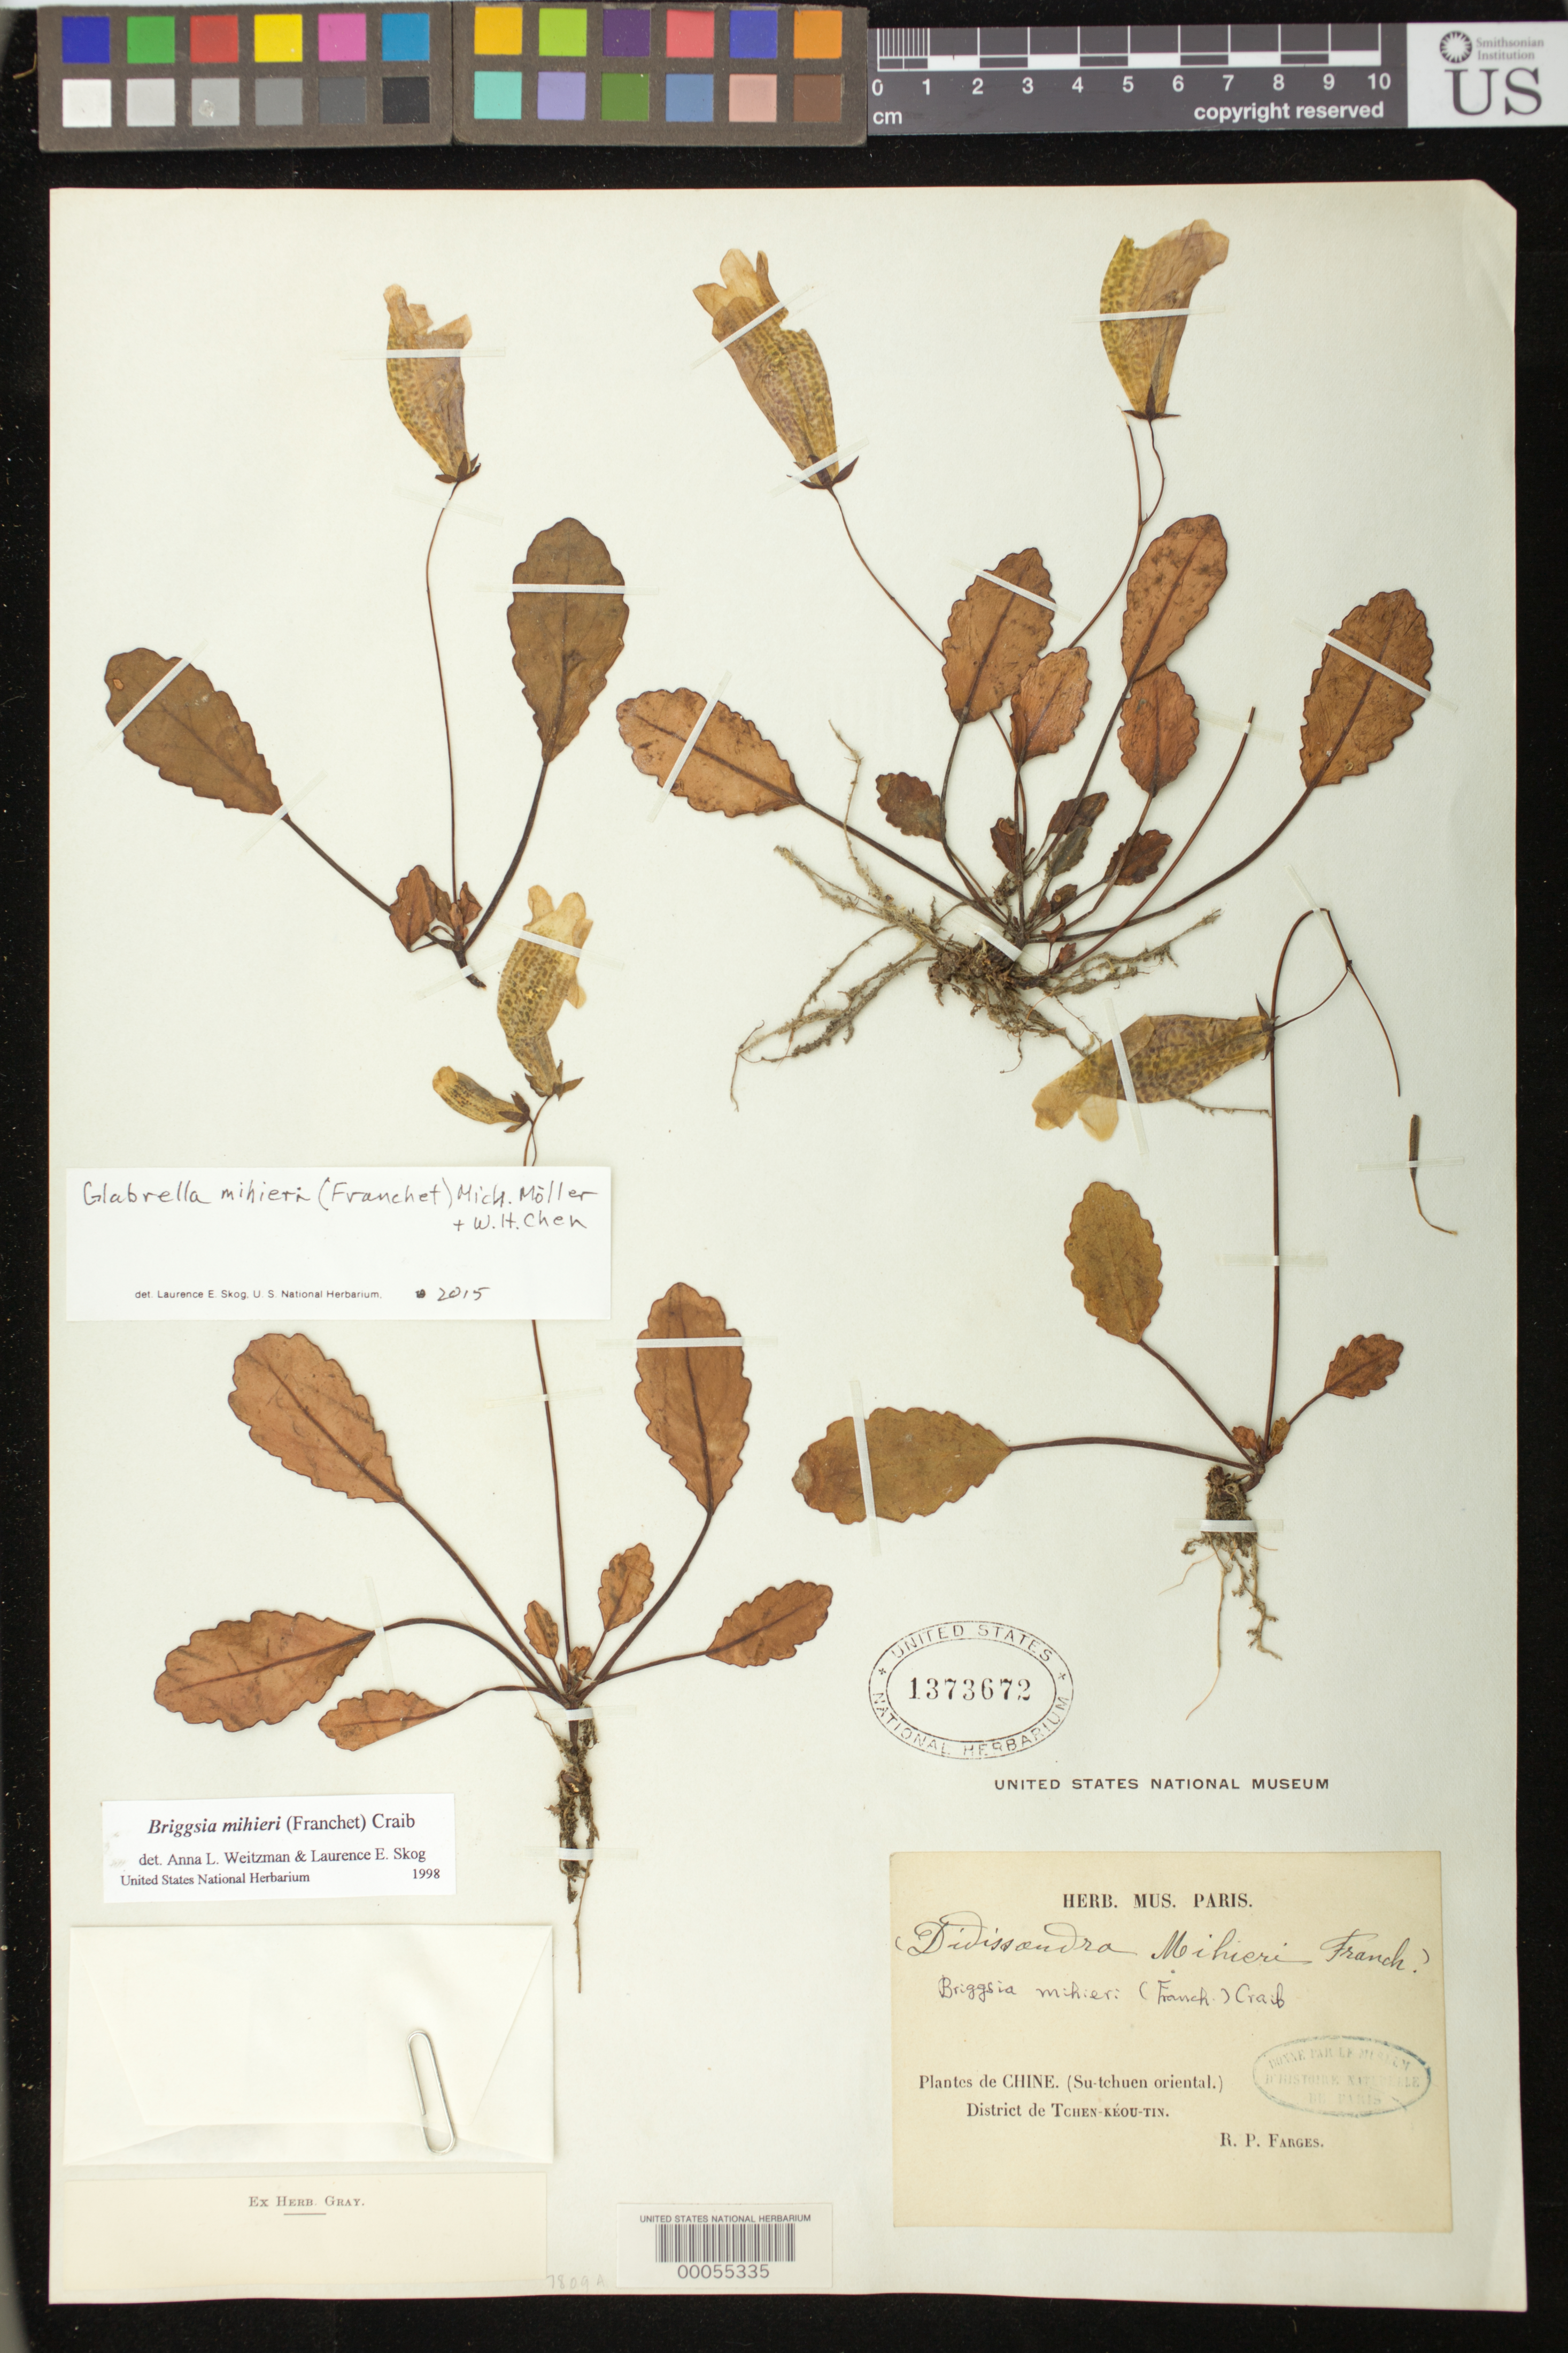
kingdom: Plantae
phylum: Tracheophyta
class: Magnoliopsida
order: Lamiales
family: Gesneriaceae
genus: Briggsia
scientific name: Briggsia mihieri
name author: (Franch.) Craib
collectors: R. Farges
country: China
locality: Tchen-keou-tin dist., Plantes de chine (su-tchuen oriental)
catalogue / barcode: US 1373672